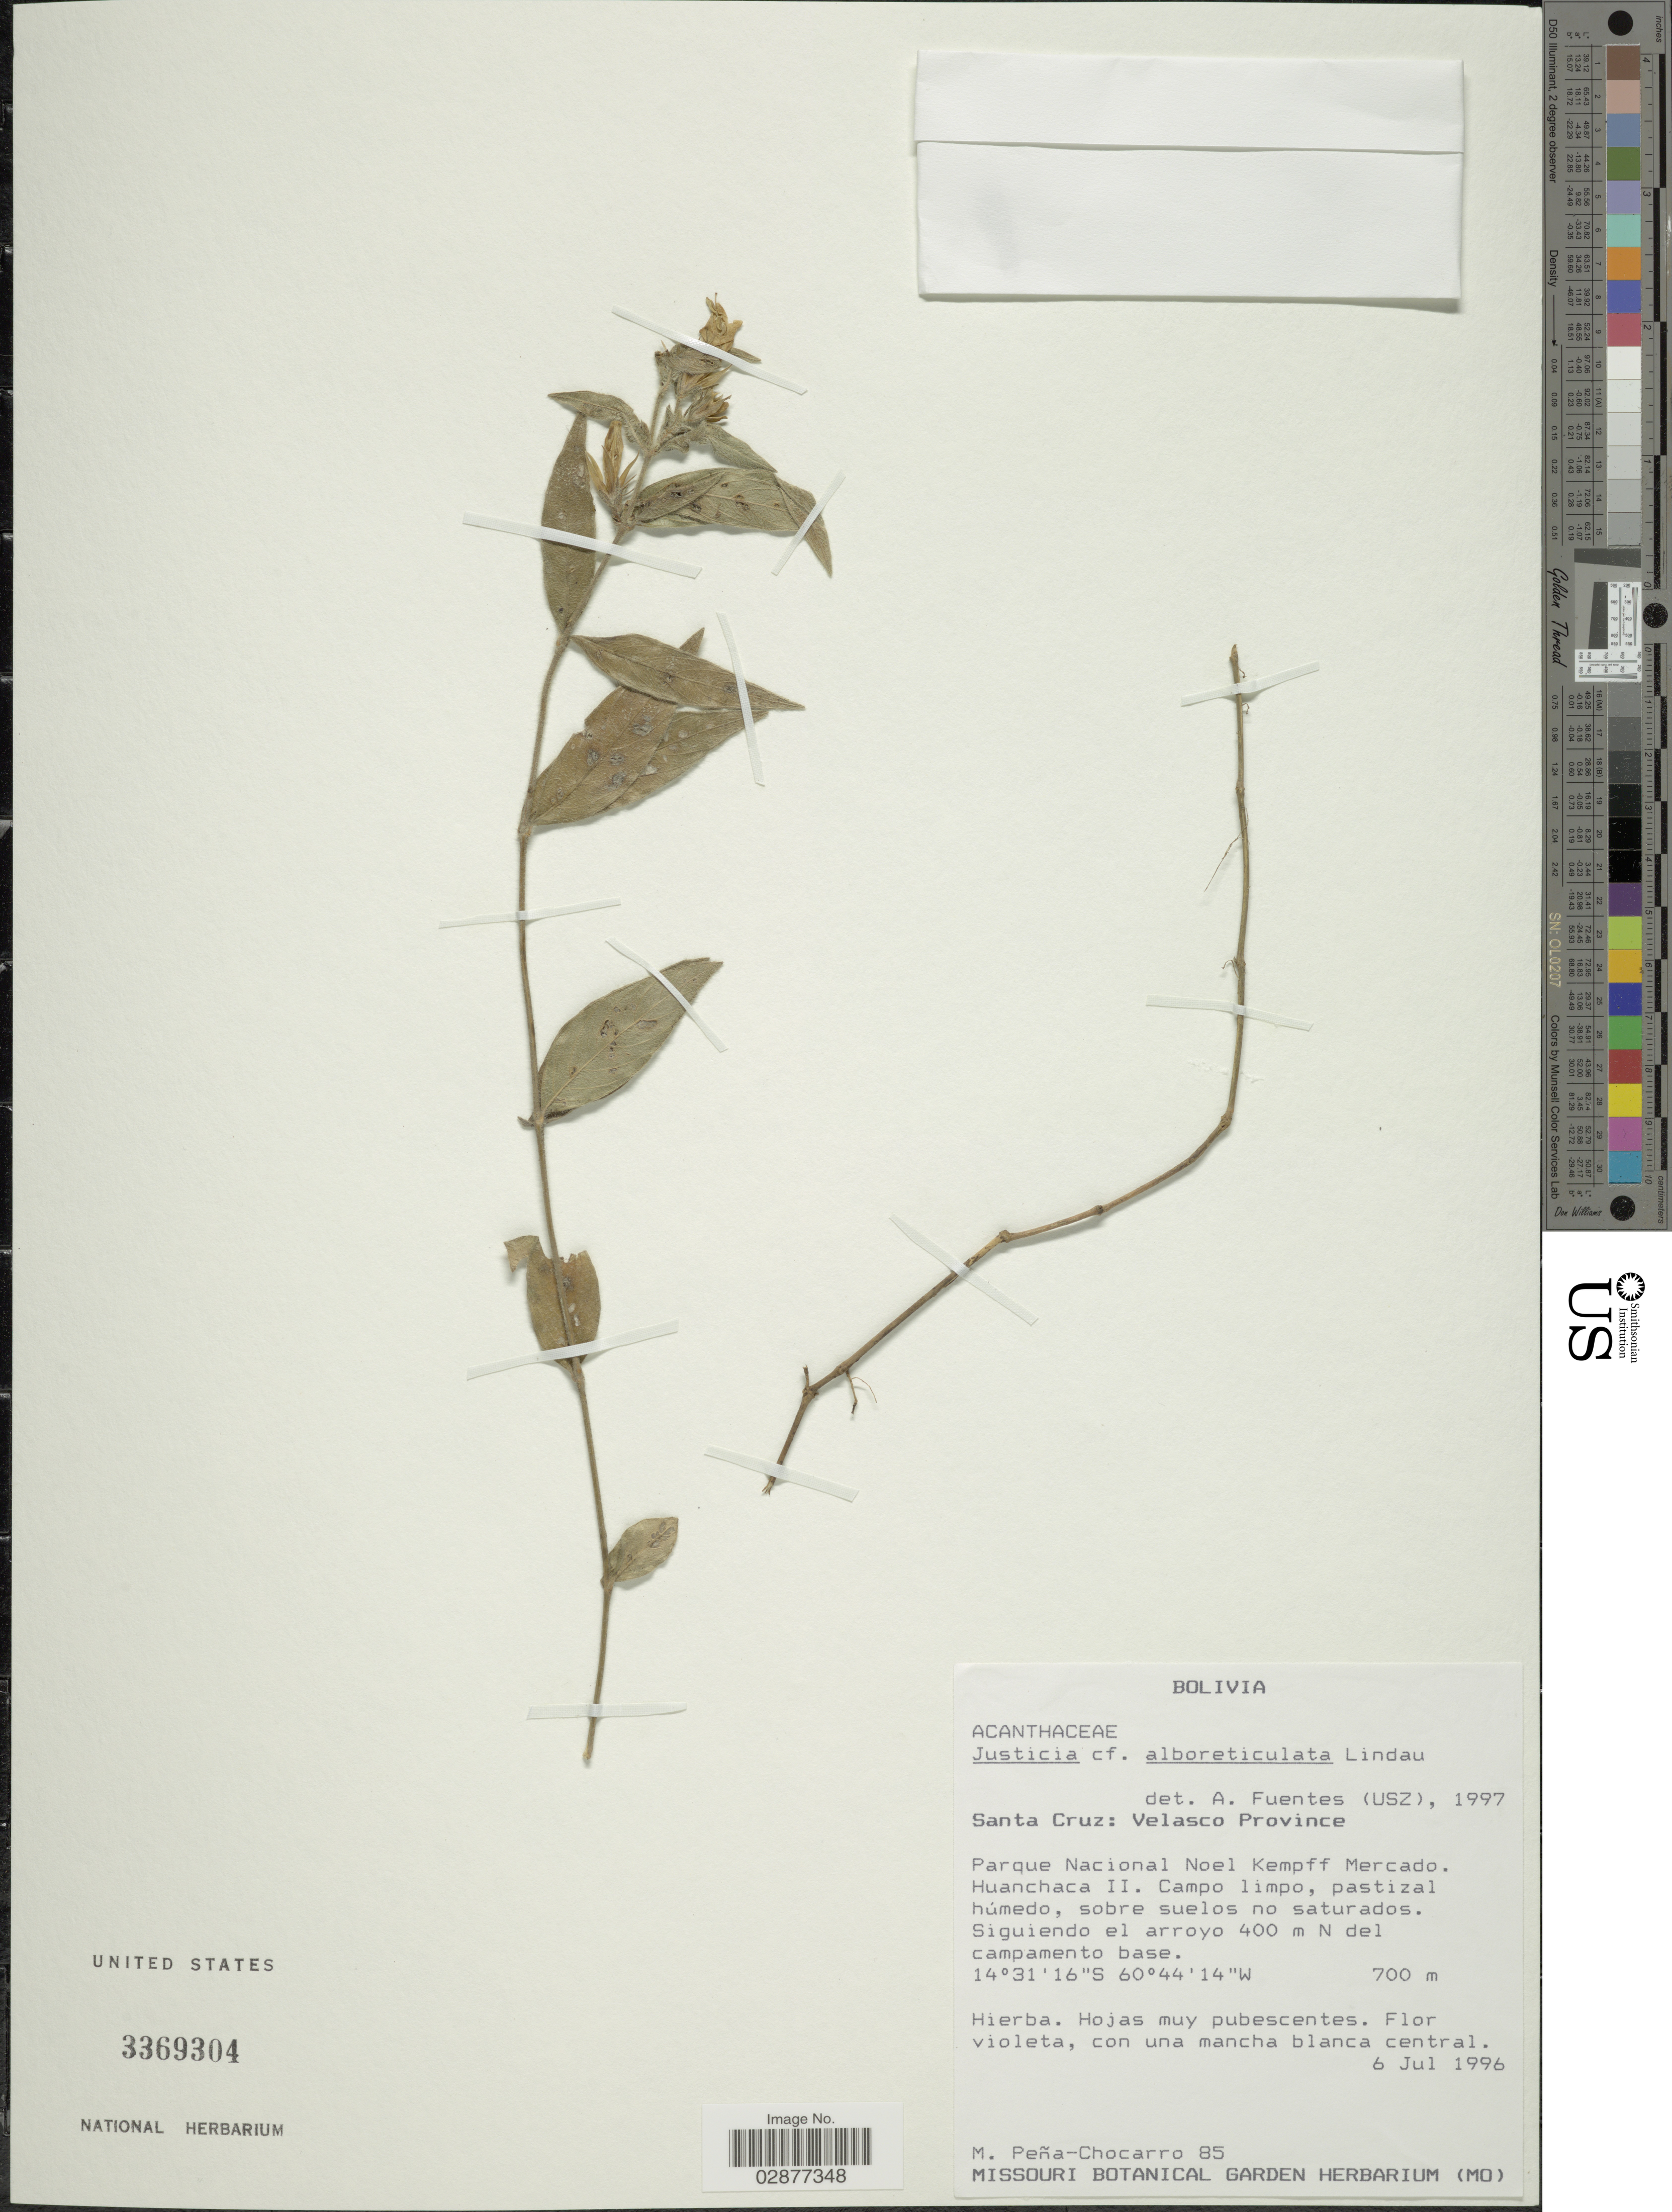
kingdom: Plantae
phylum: Tracheophyta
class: Magnoliopsida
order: Lamiales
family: Acanthaceae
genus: Justicia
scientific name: Justicia asclepiadea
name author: (Nees) Wassh. & C. Ezcurra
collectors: M. Pena Chocarro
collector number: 85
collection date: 1996-07-06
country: Bolivia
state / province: Santa Cruz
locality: Velasco Province. Parque Nacional Noel Kempff Mercado. Huanchaca II. Siguiendo el arroyo 400 m N del campamento base.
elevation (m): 700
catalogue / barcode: US 3369304